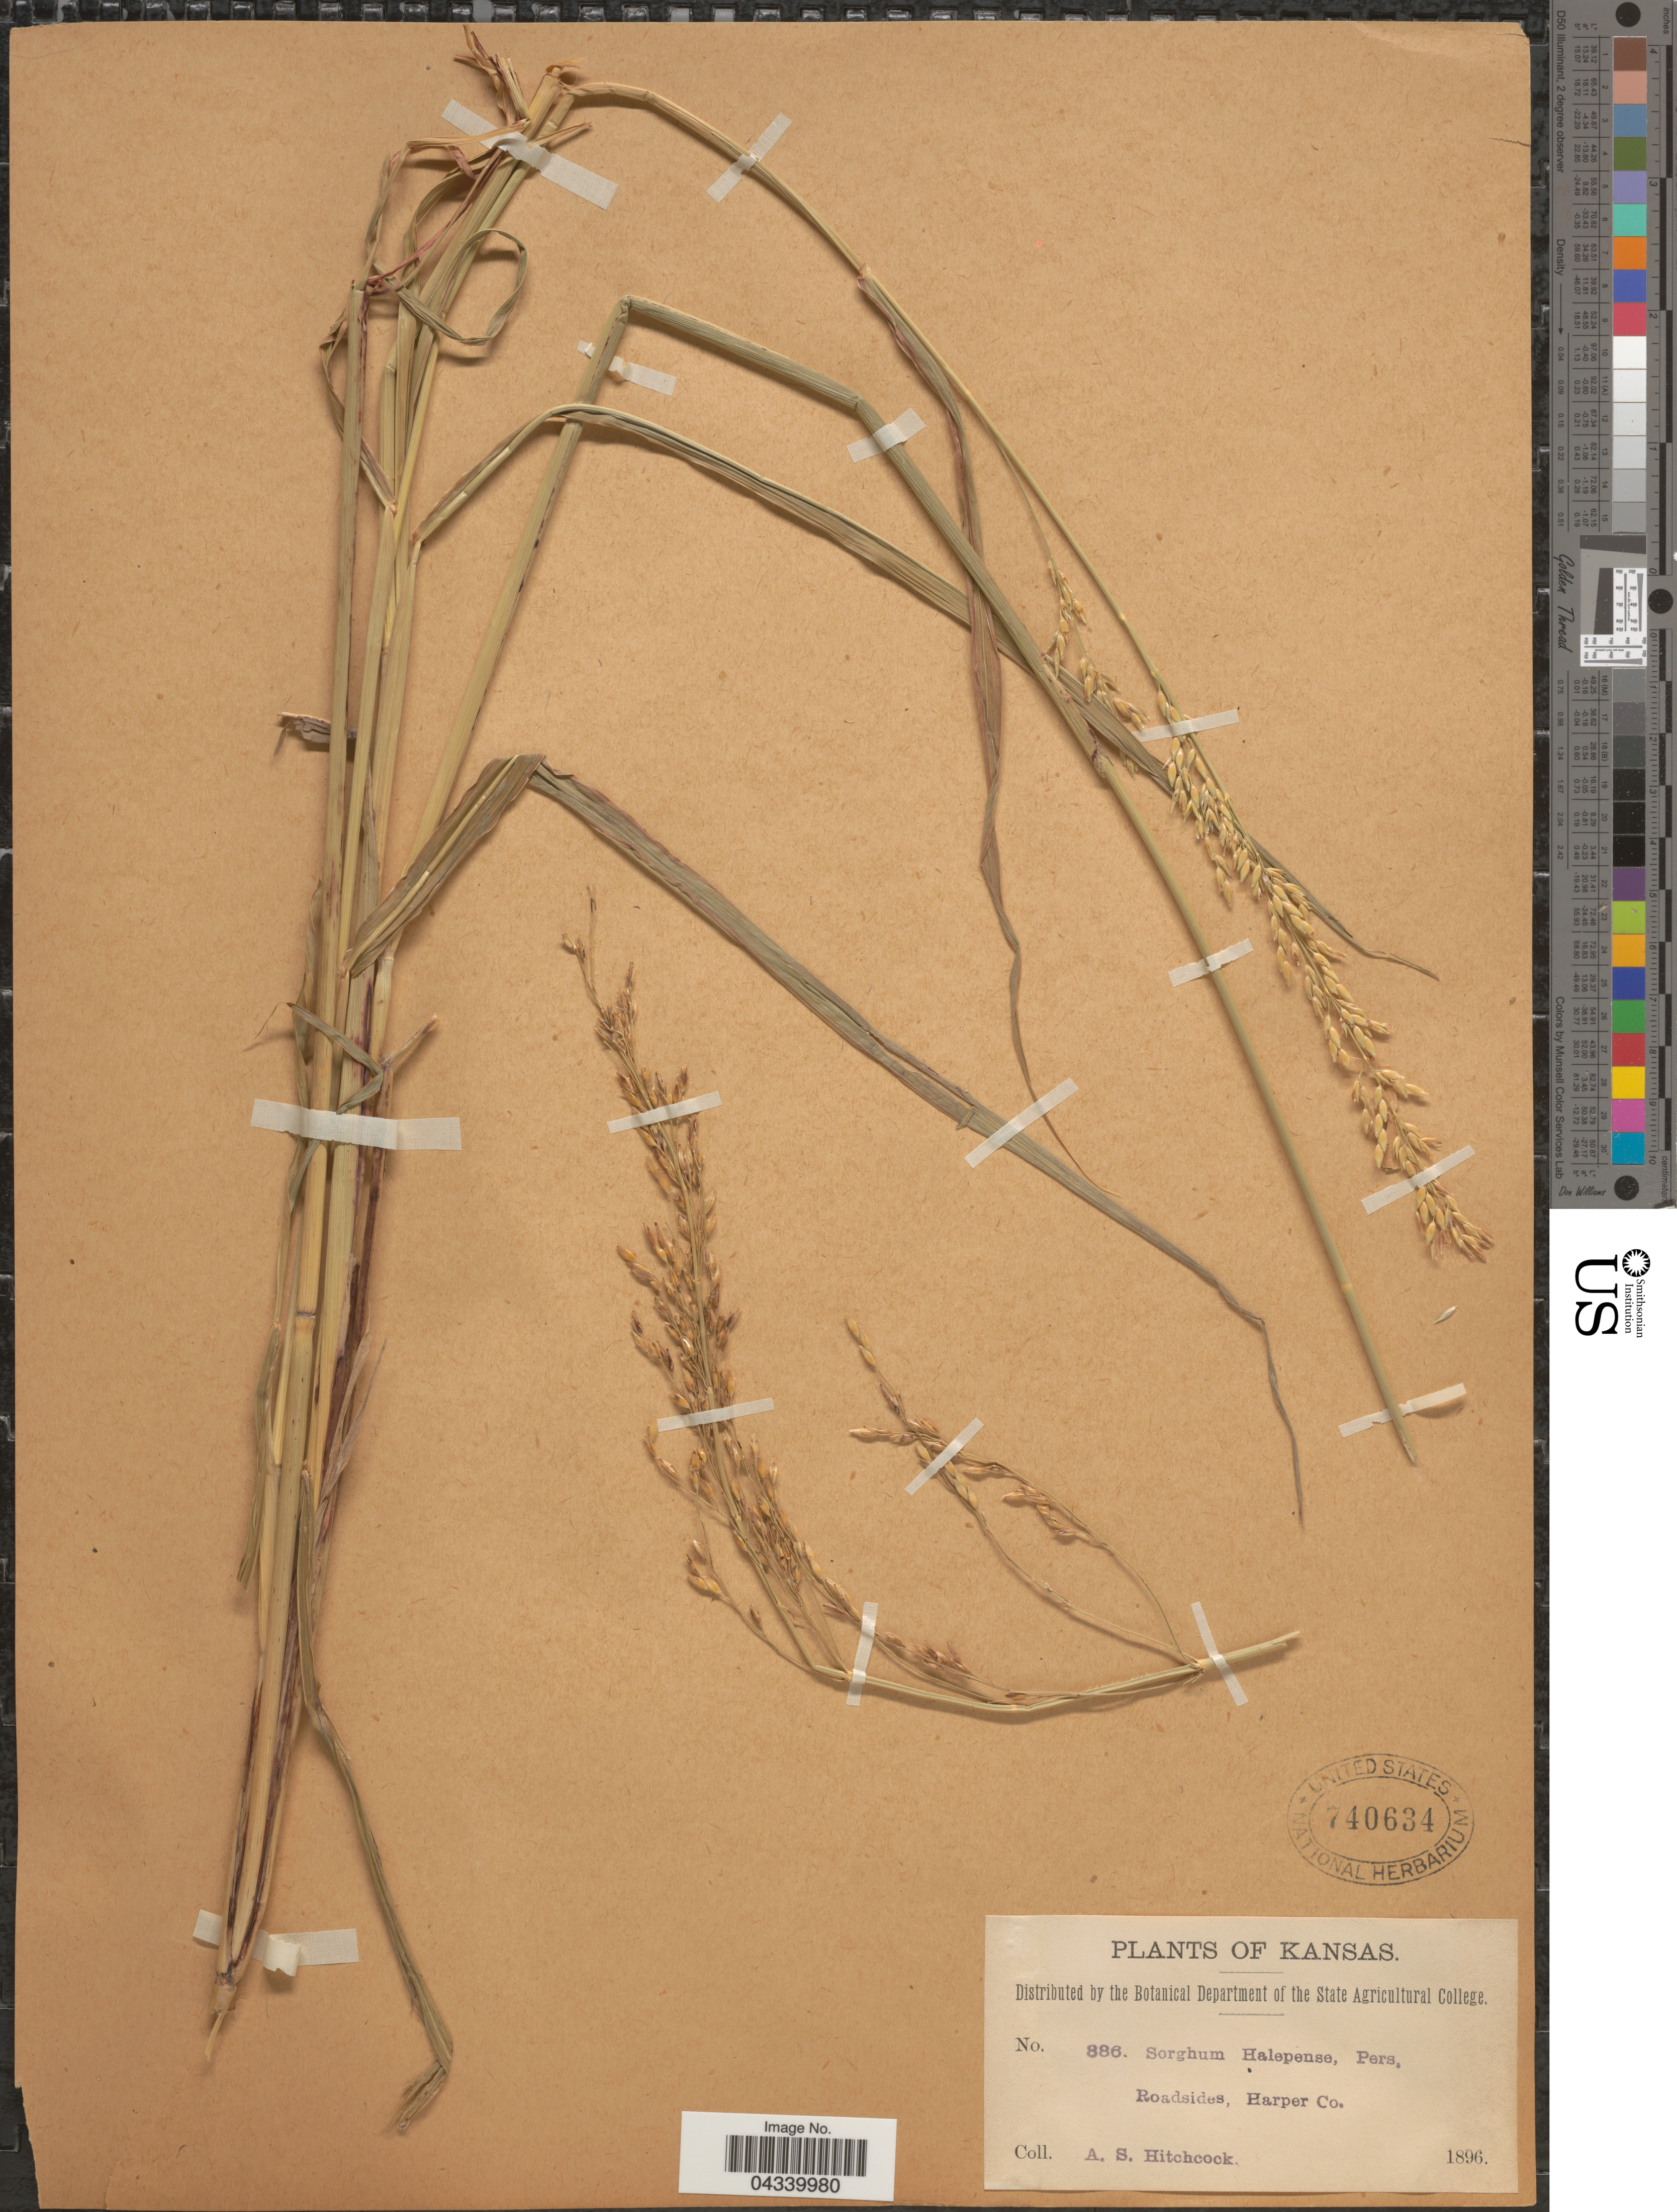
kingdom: Plantae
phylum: Tracheophyta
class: Liliopsida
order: Poales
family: Poaceae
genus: Sorghum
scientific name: Sorghum halepense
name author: (L.) Pers.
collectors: A. S. Hitchcock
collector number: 886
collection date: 1896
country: United States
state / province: Kansas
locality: Roadsides, Harper Co.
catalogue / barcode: US 740634